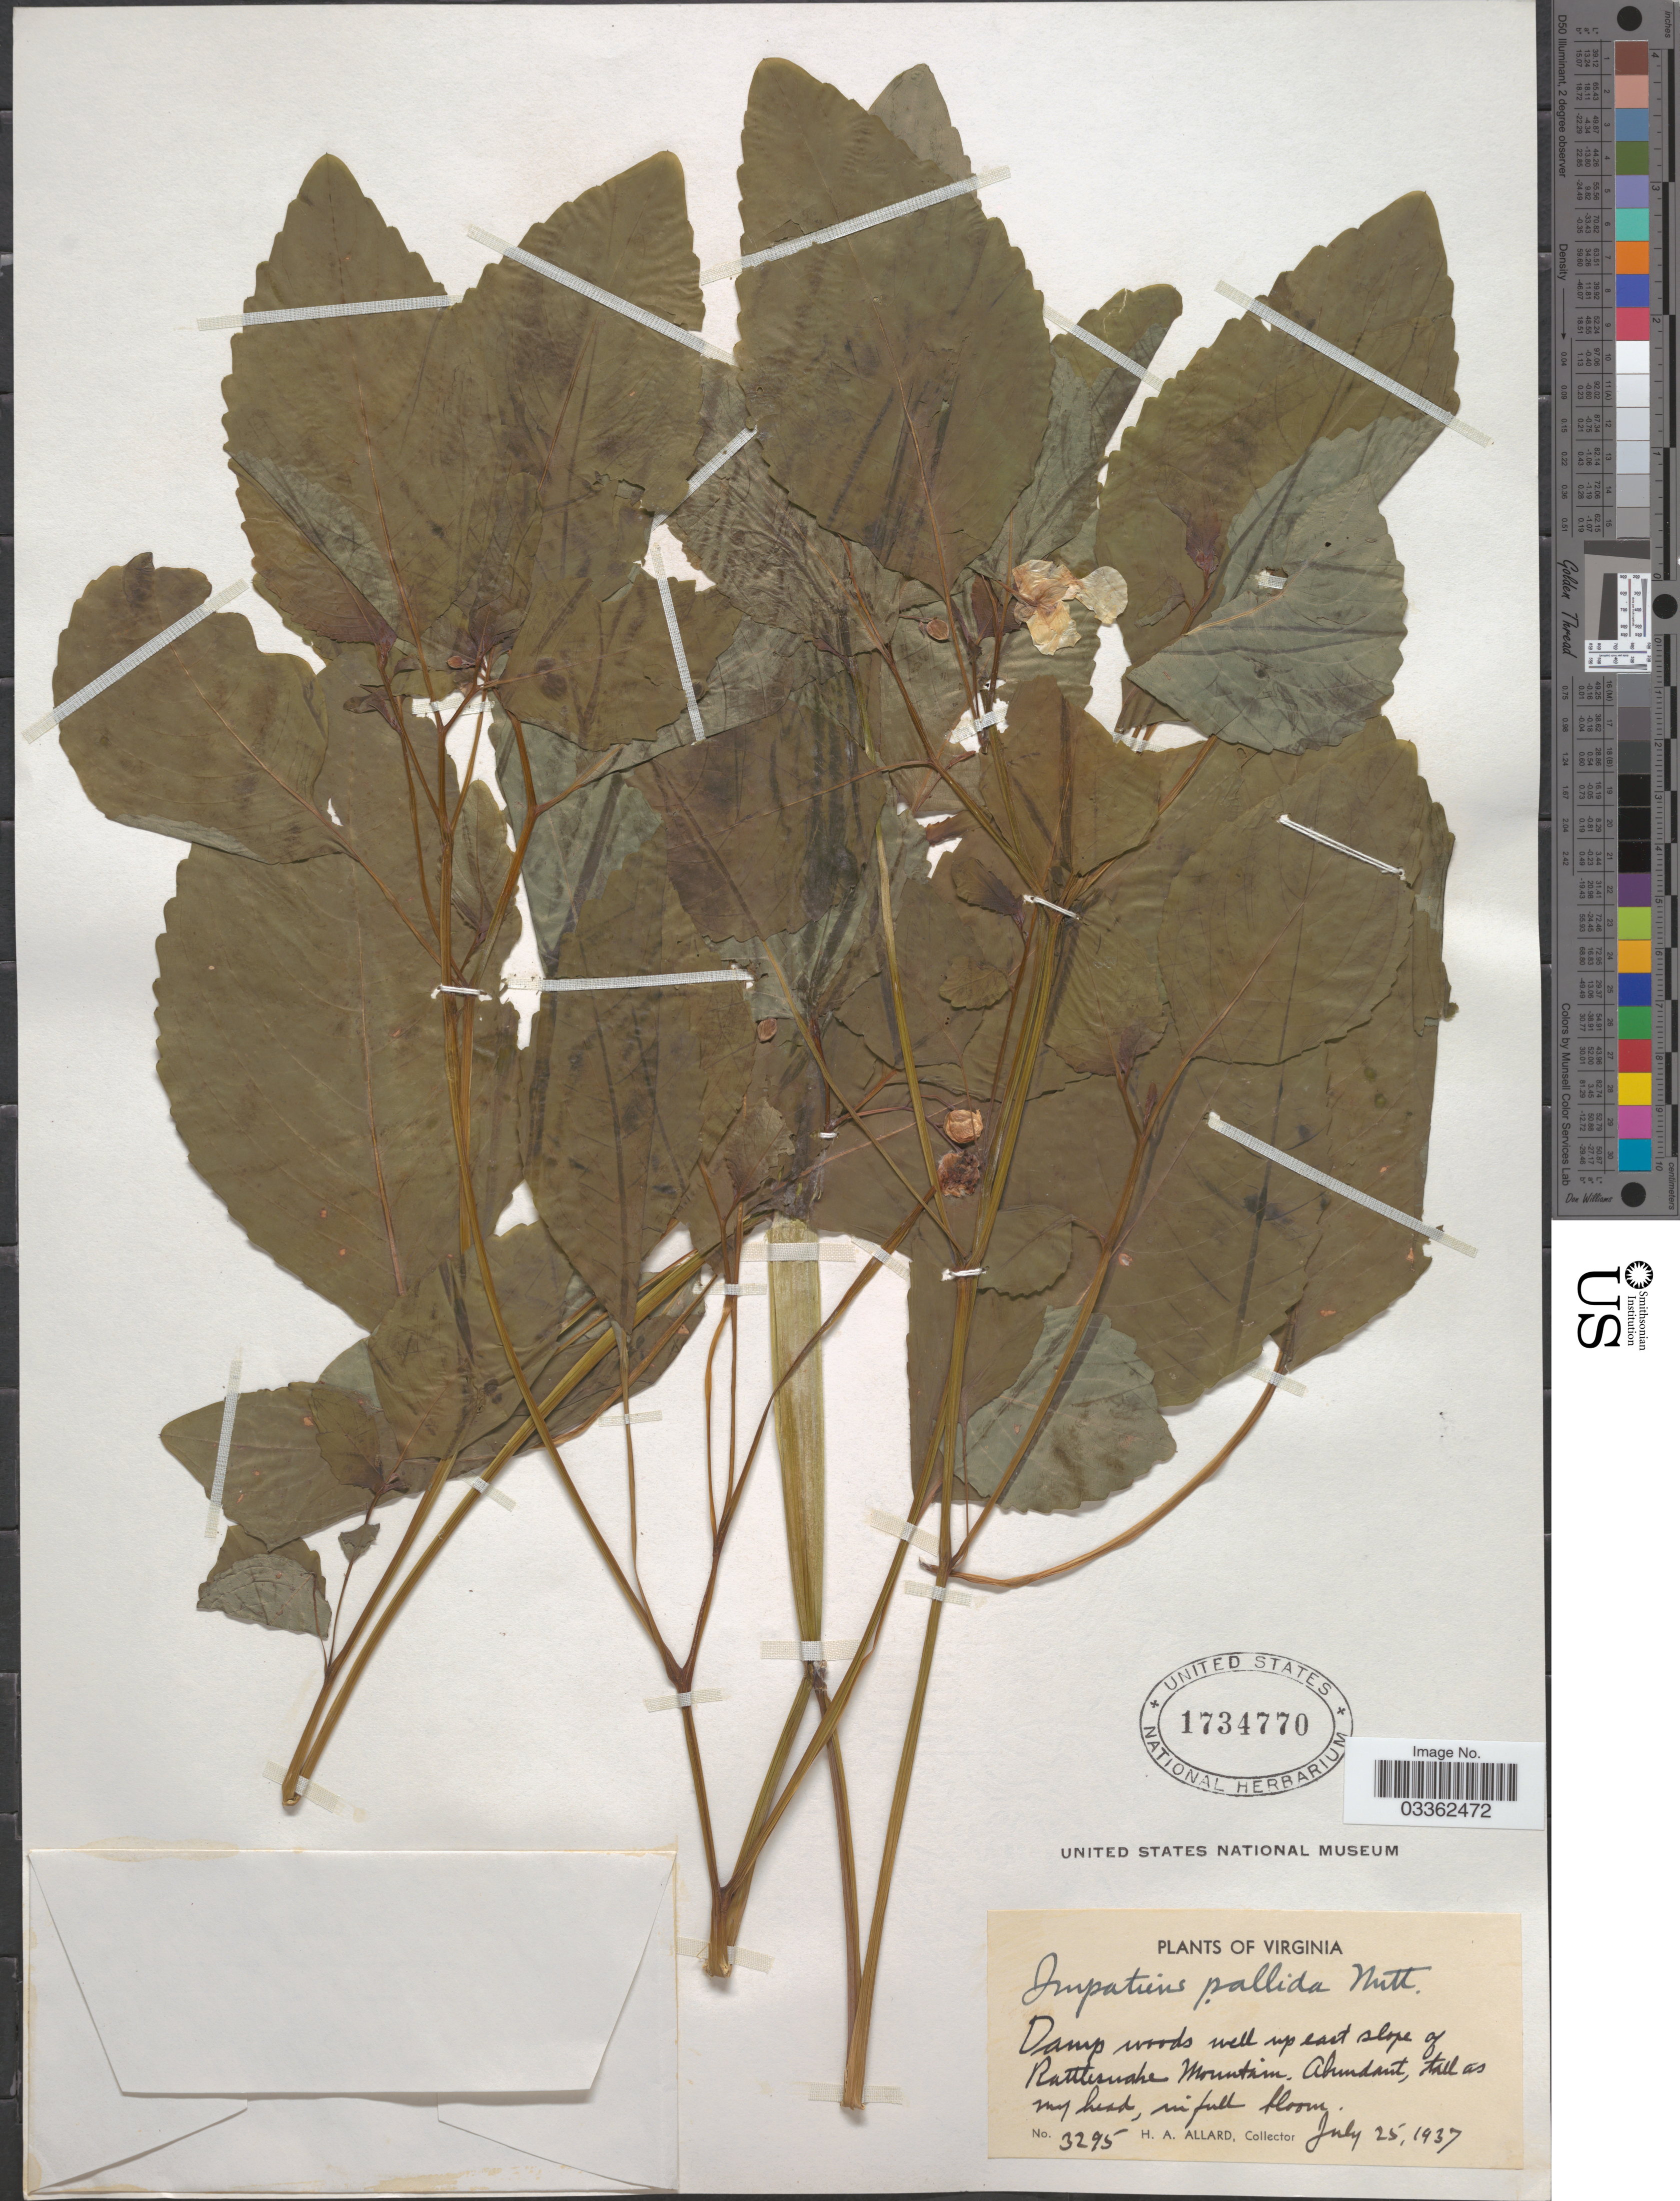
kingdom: Plantae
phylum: Tracheophyta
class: Magnoliopsida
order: Ericales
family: Balsaminaceae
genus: Impatiens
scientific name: Impatiens pallida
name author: Nutt.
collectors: H. A. Allard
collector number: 3295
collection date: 1937-07-25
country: United States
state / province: Virginia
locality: Damp woods well up east slope of Rattlesnake Mountain.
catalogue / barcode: US 1734770